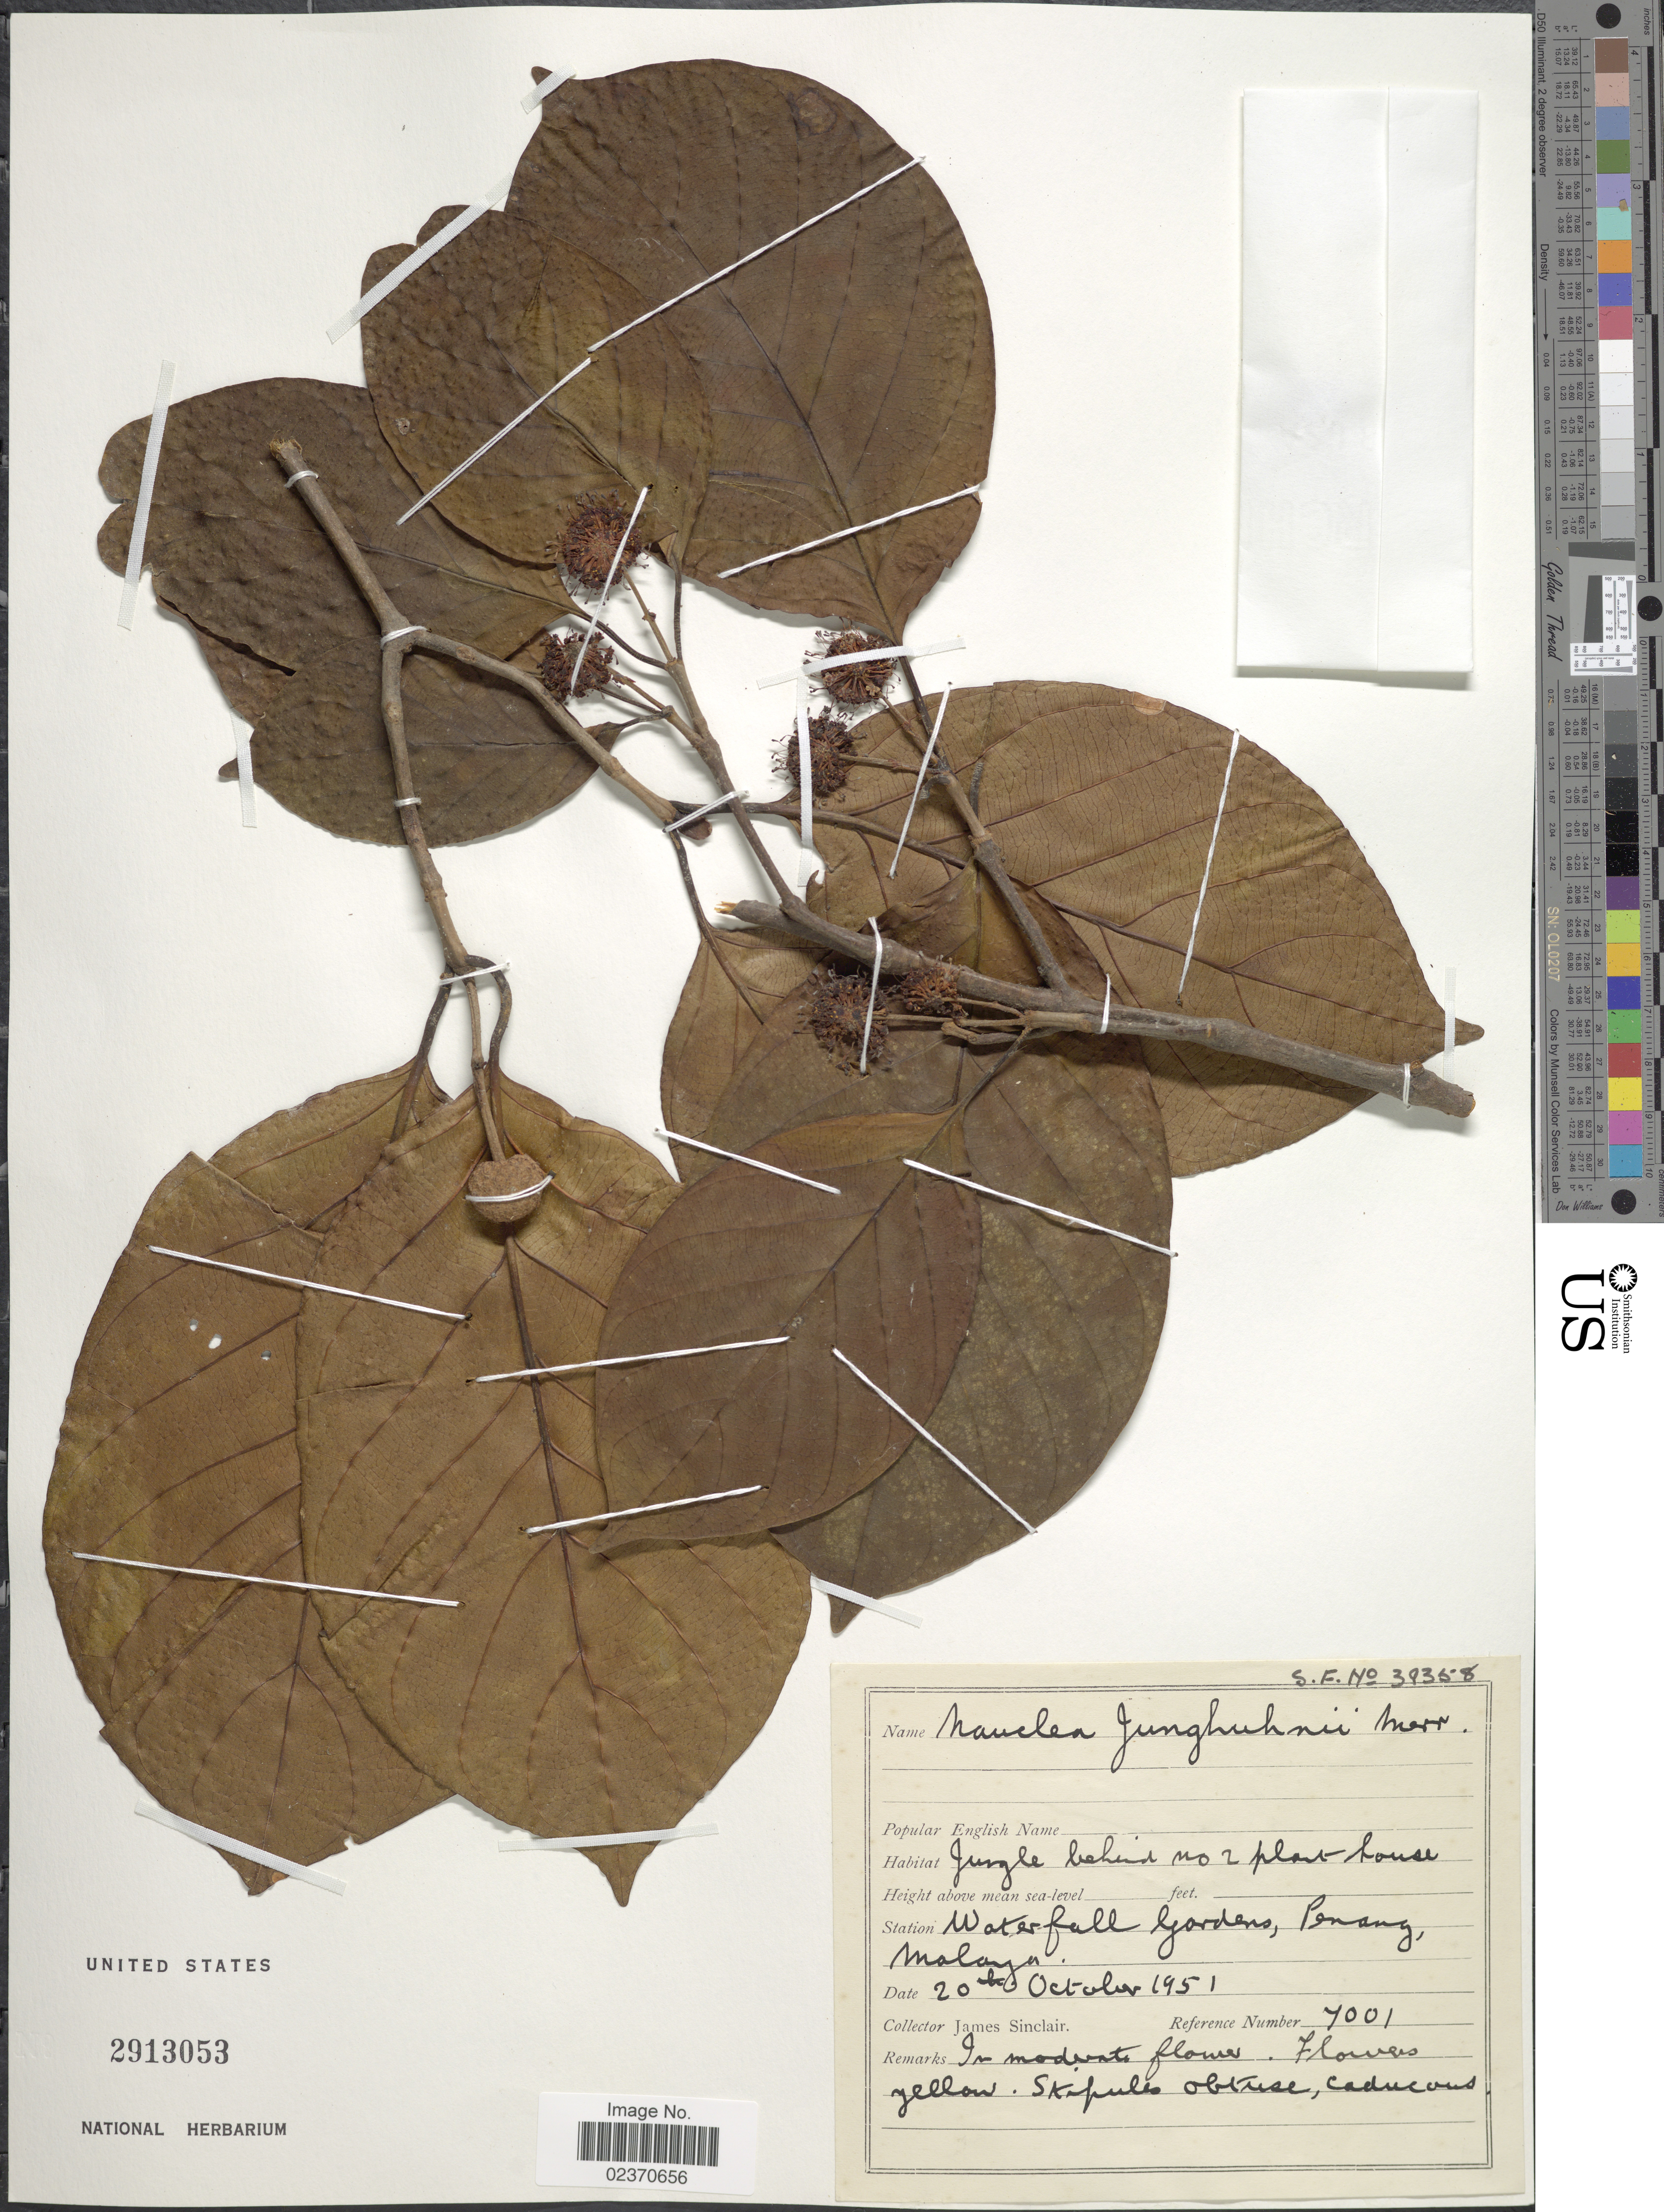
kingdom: Plantae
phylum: Tracheophyta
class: Magnoliopsida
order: Gentianales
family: Rubiaceae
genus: Nauclea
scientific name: Nauclea officinalis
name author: (Pierre ex Pit.) Merr. & Chun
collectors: J. Sinclair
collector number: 39358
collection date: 1951-10-20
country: Malaysia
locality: Waterfall Gardens, Penang, Malaya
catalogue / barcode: US 2913053